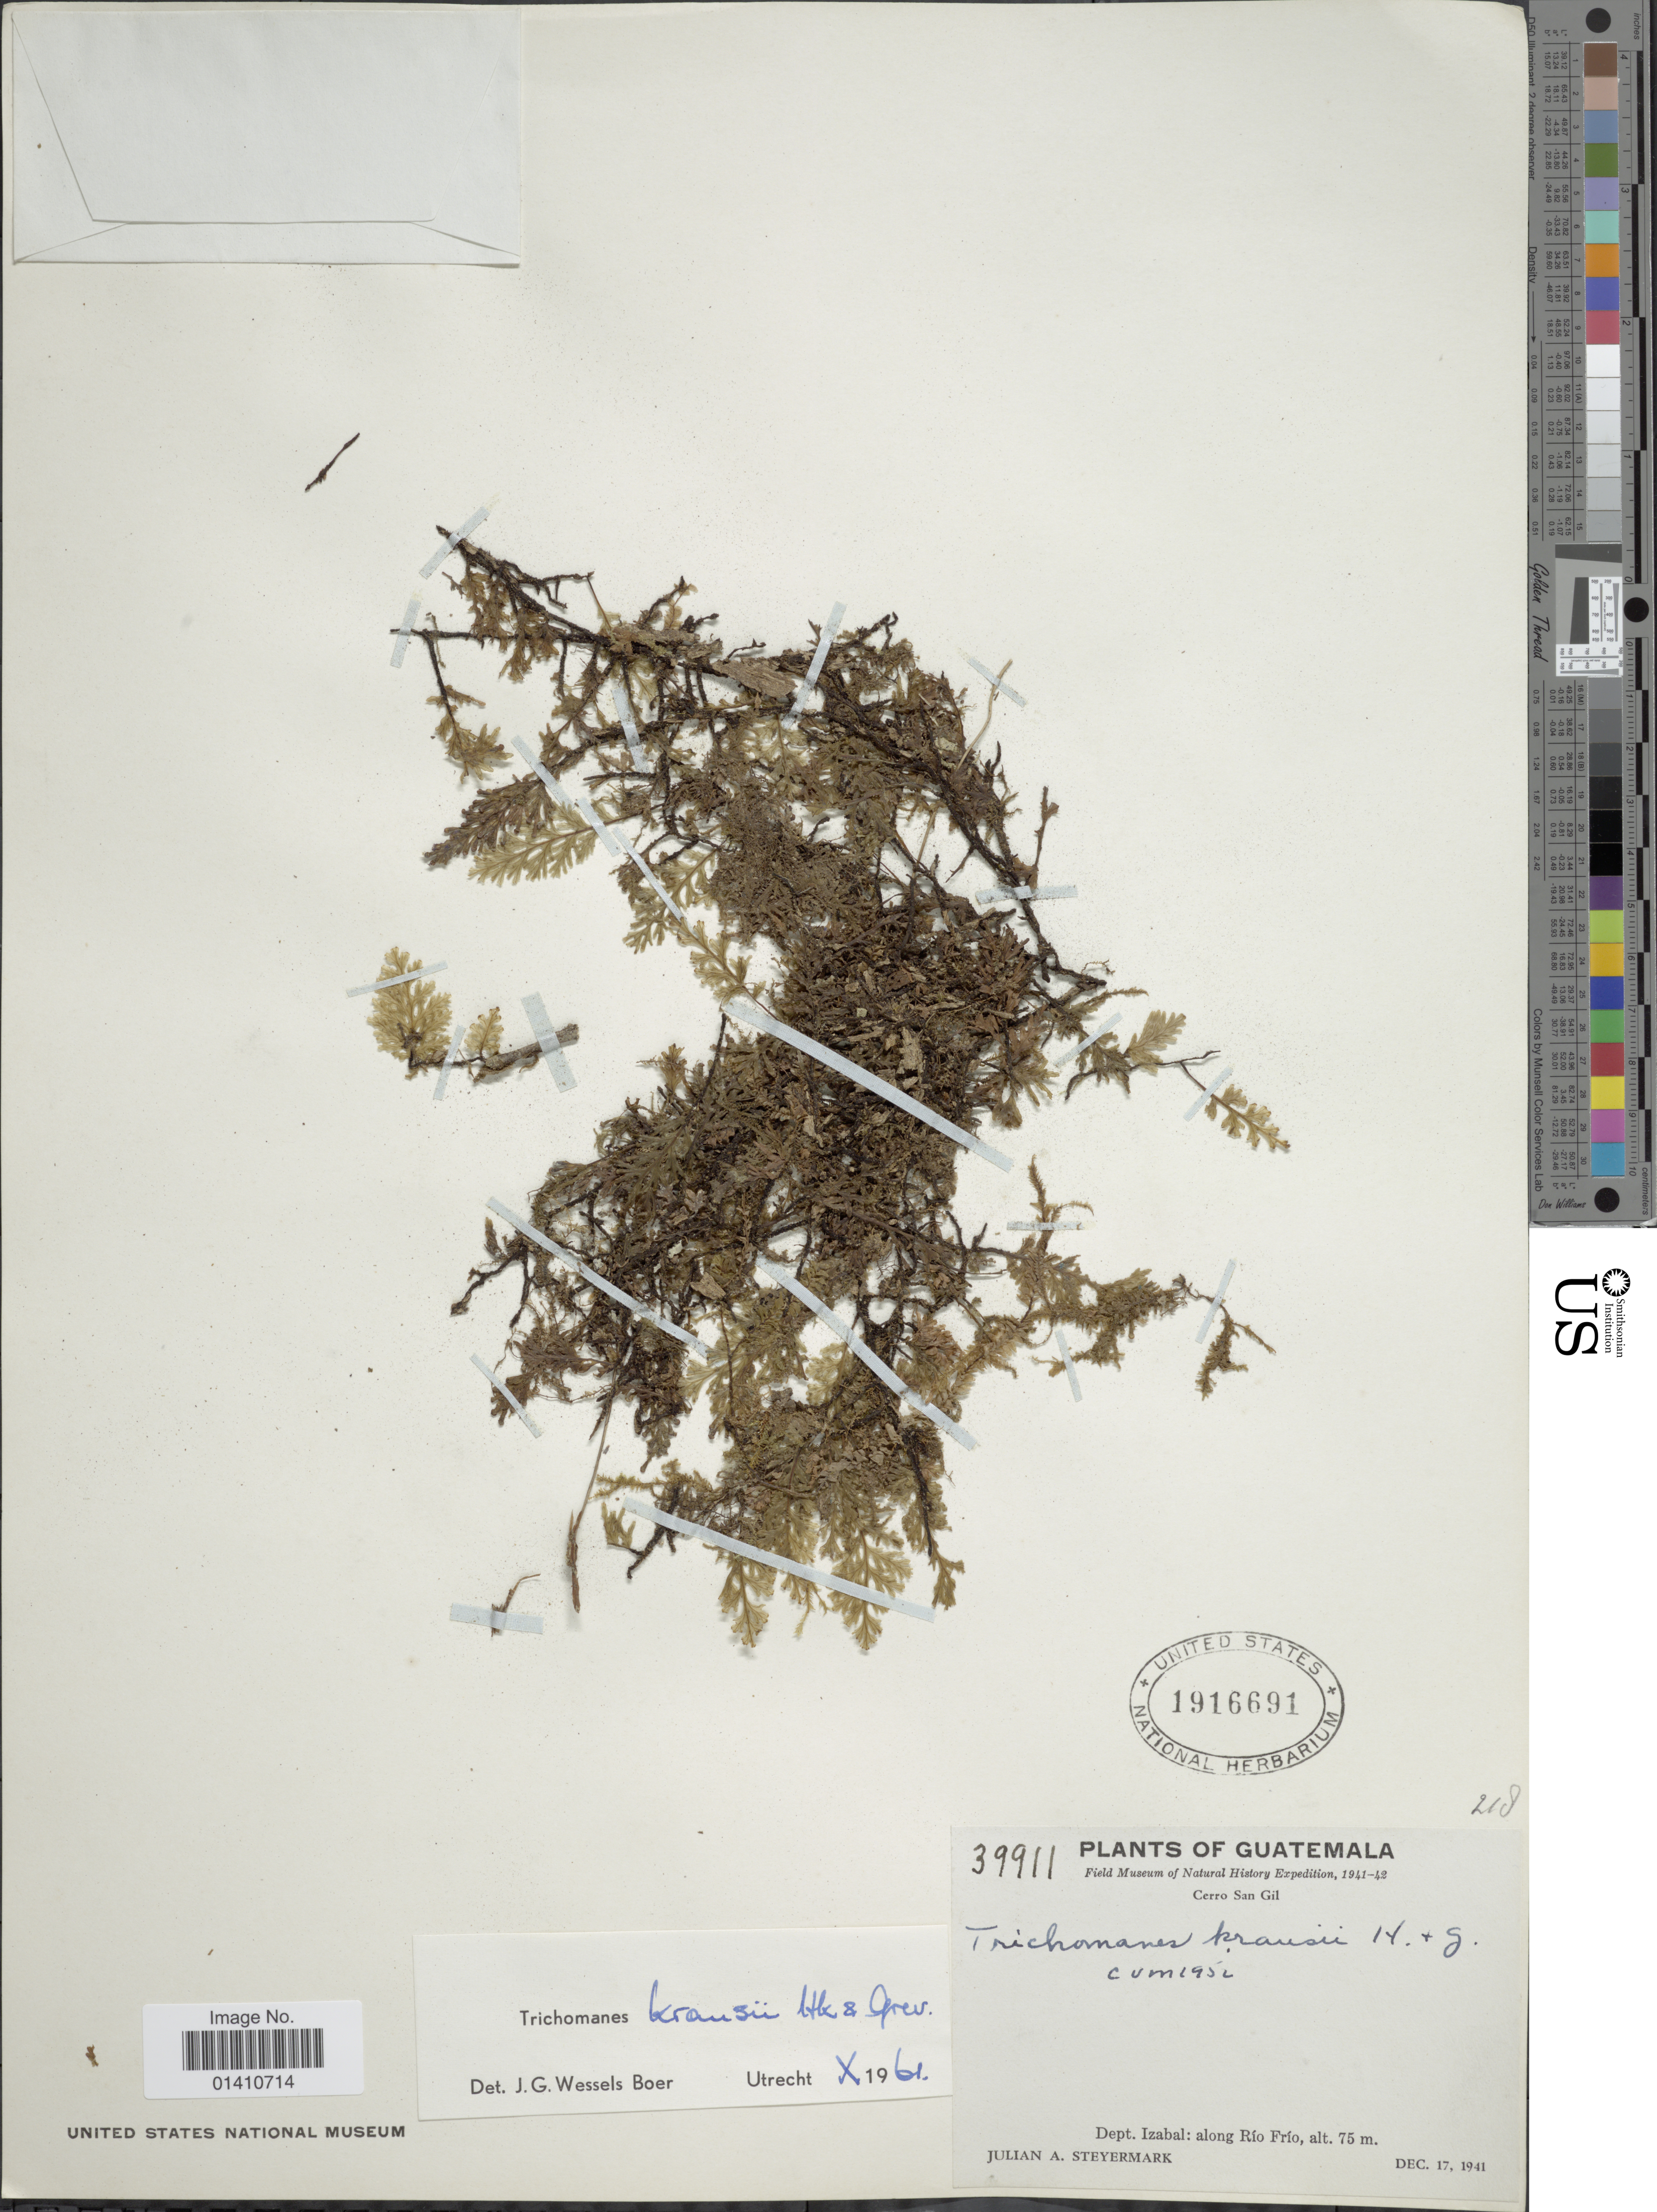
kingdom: Plantae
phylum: Tracheophyta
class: Polypodiopsida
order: Hymenophyllales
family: Hymenophyllaceae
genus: Didymoglossum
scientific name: Didymoglossum kraussii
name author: (Hook. & Grev.) C. Presl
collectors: J. Steyermark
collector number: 39911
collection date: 1941-12-17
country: Guatemala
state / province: Izabal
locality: Cerro San Gil. Along Rio Frio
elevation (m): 75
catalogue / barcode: US 1916691